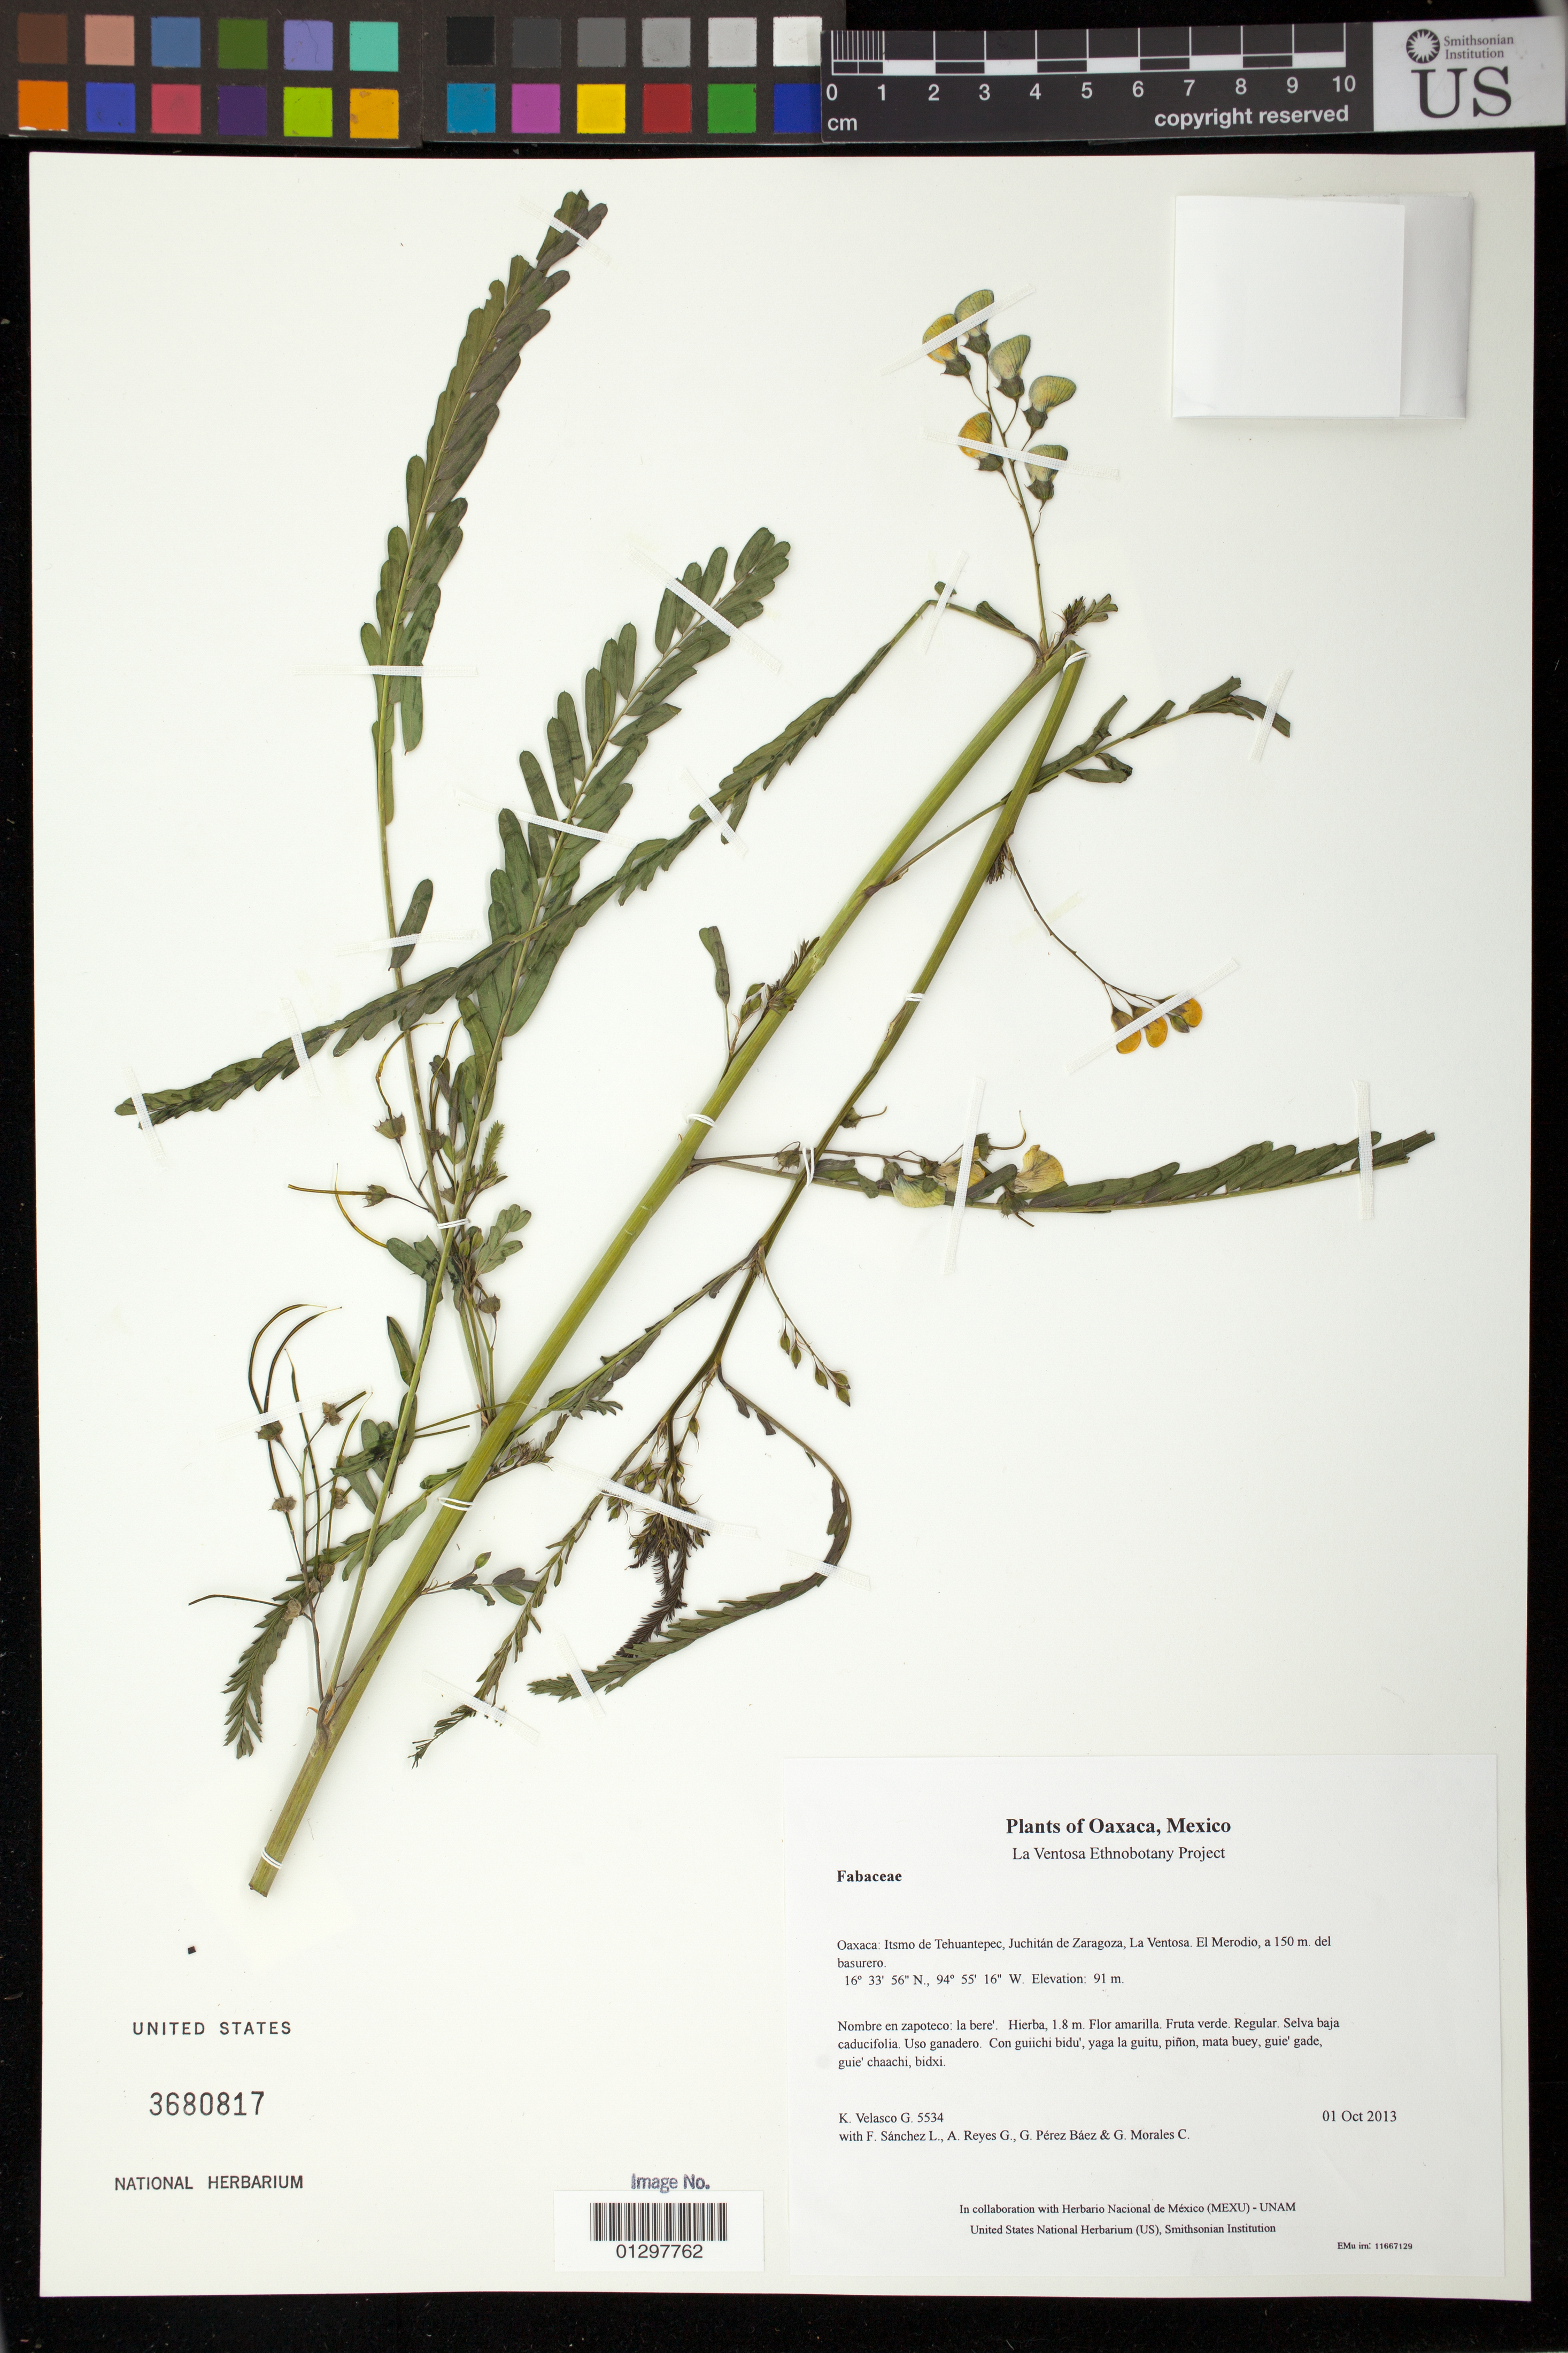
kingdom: Plantae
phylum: Tracheophyta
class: Magnoliopsida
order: Fabales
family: Fabaceae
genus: Sesbania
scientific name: Sesbania herbacea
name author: (Mill.) McVaugh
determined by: Velasco G., Kenia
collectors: K. Velasco G., F. Sánchez L., A. Reyes G., G. Pérez Báez & G. Morales C.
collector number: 5534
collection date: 2013-10-01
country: Mexico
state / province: Oaxaca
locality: Itsmo de Tehuantepec, Juchitán de Zaragoza, La Ventosa. El Merodio, a 150 m. del basurero.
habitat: Selva baja caducifolia. Uso ganadero.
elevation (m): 91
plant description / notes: JEBOT, MEXU, SERO, US; La´sa bere. 1.8 m. Guie' naguchi. Cuaananaxhi naga'. Nuu.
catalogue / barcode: US 3680817